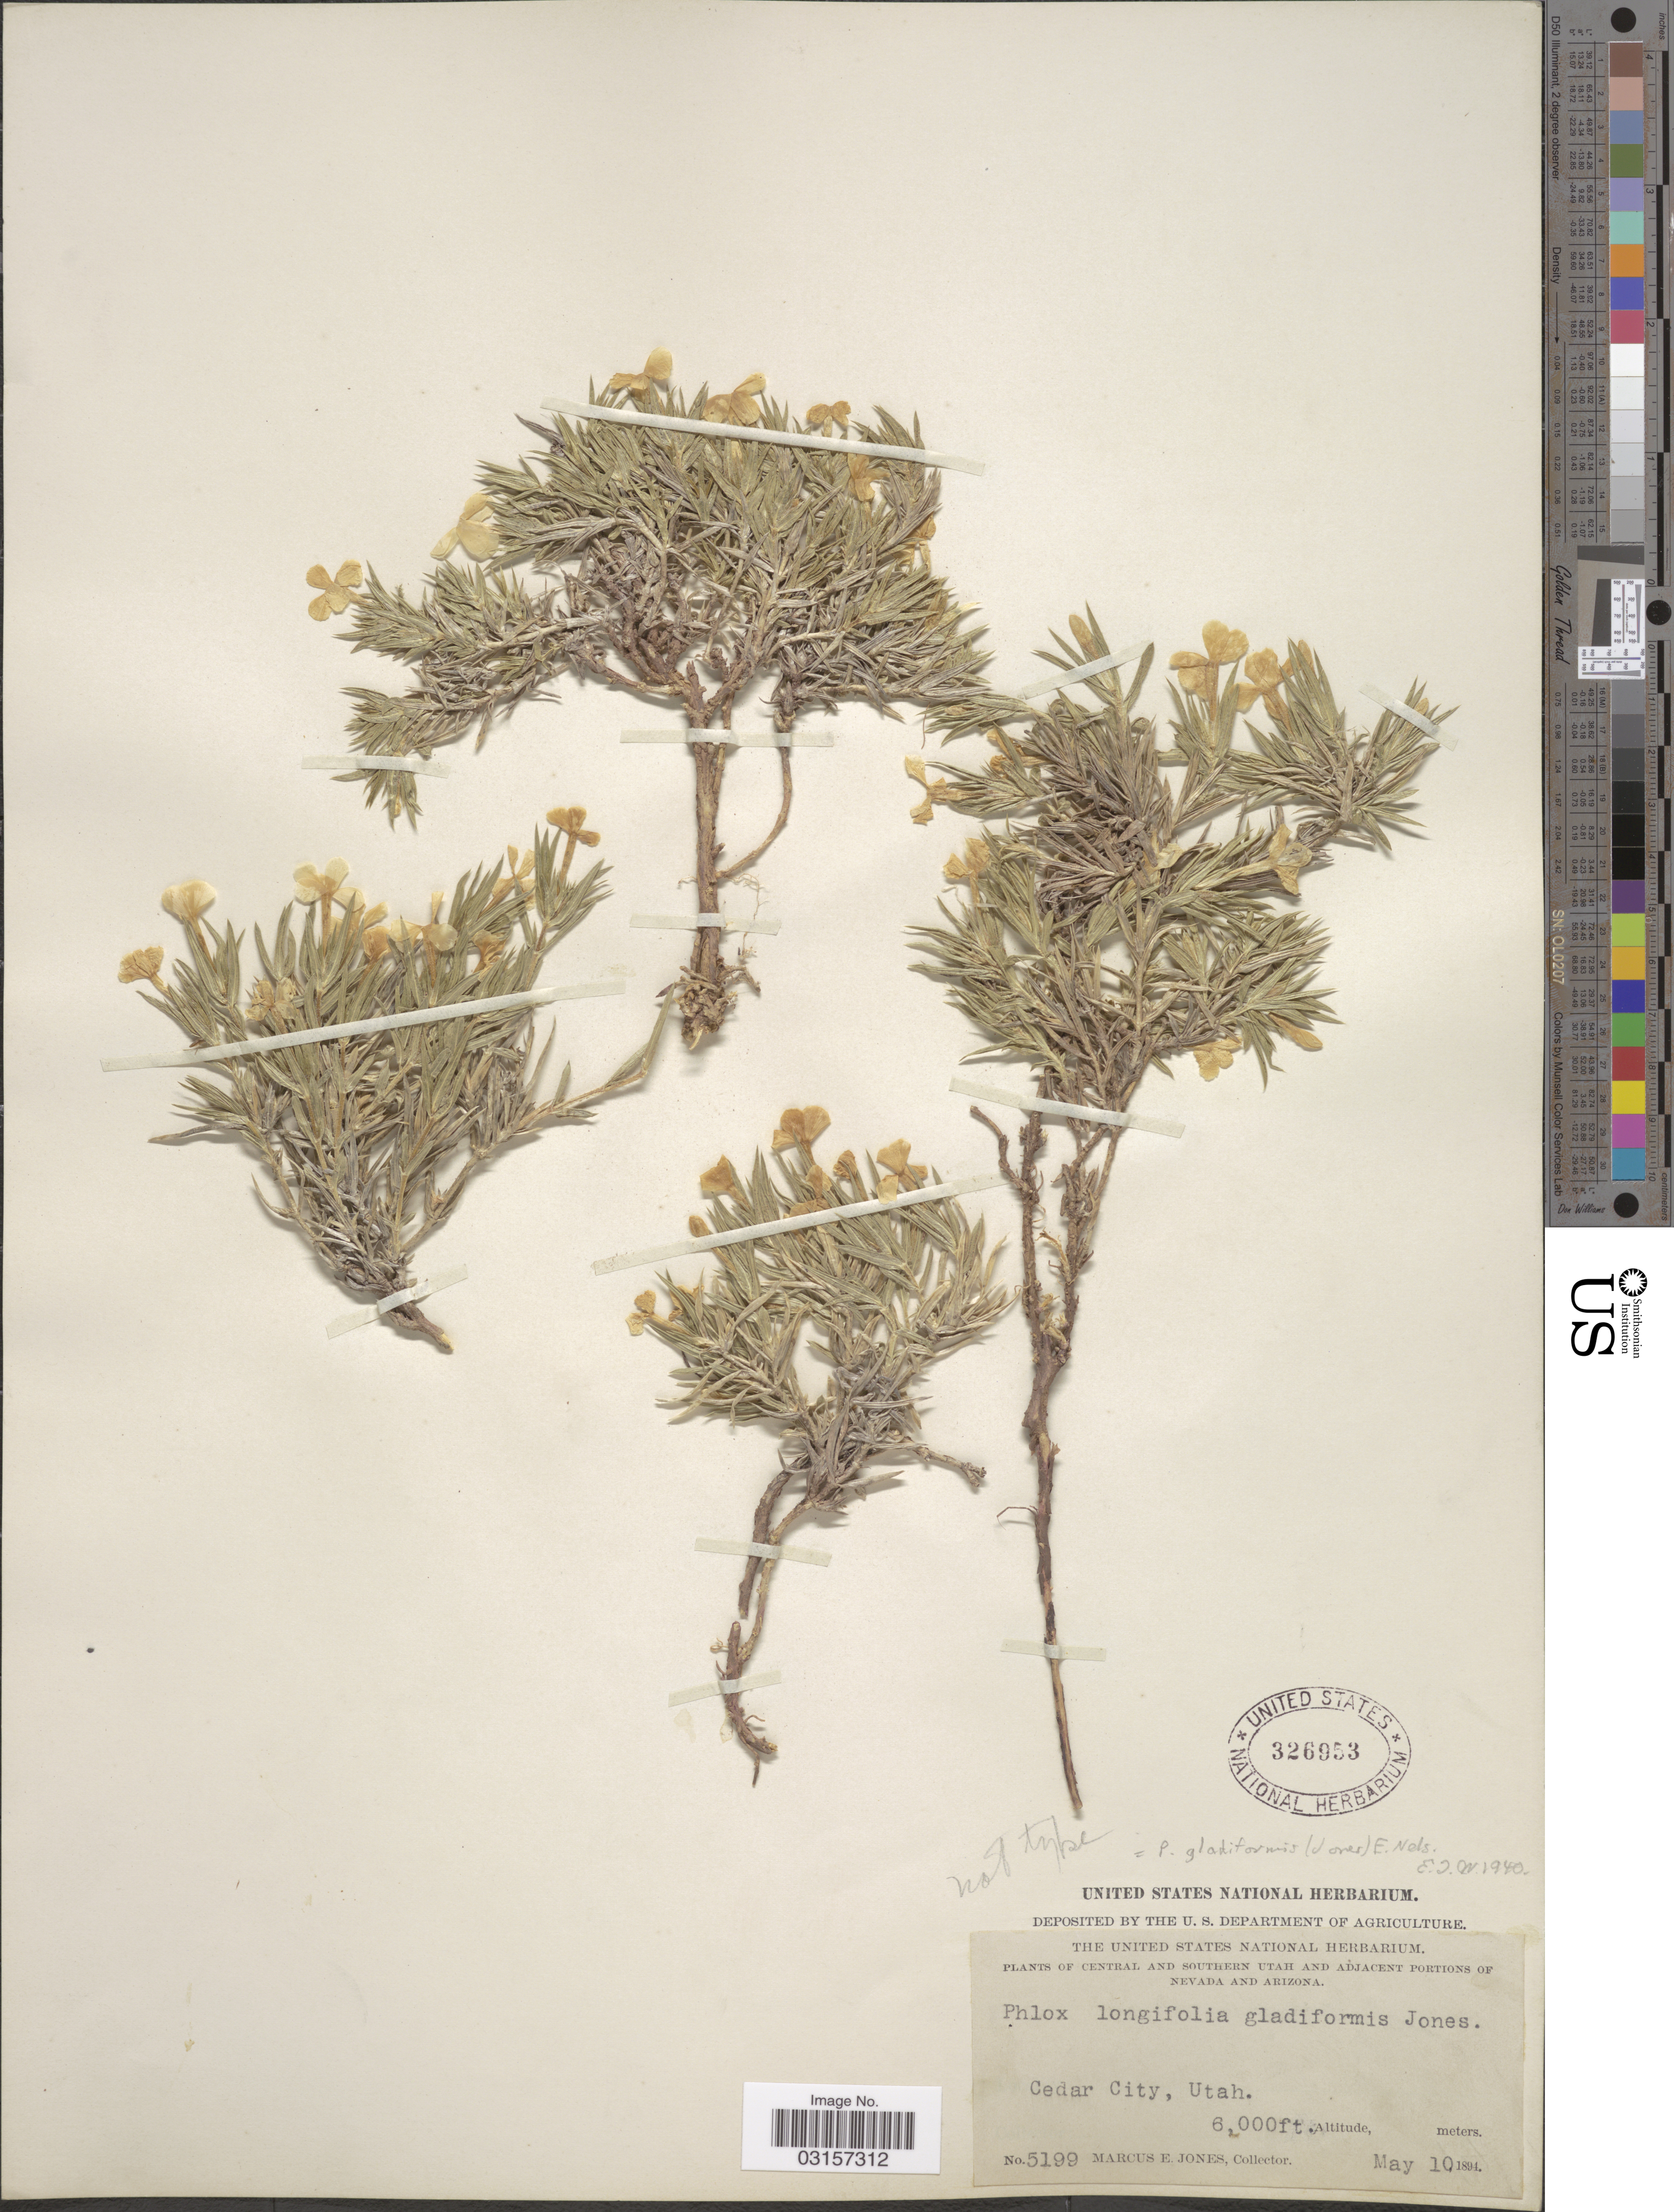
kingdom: Plantae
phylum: Tracheophyta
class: Magnoliopsida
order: Ericales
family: Polemoniaceae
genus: Phlox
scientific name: Phlox gladiformis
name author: (M.E. Jones) E.E. Nelson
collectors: M. E. Jones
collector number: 5199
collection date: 1894-05-10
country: United States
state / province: Utah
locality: Central and Southern Utah, Cedar City.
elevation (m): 1829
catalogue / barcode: US 326953